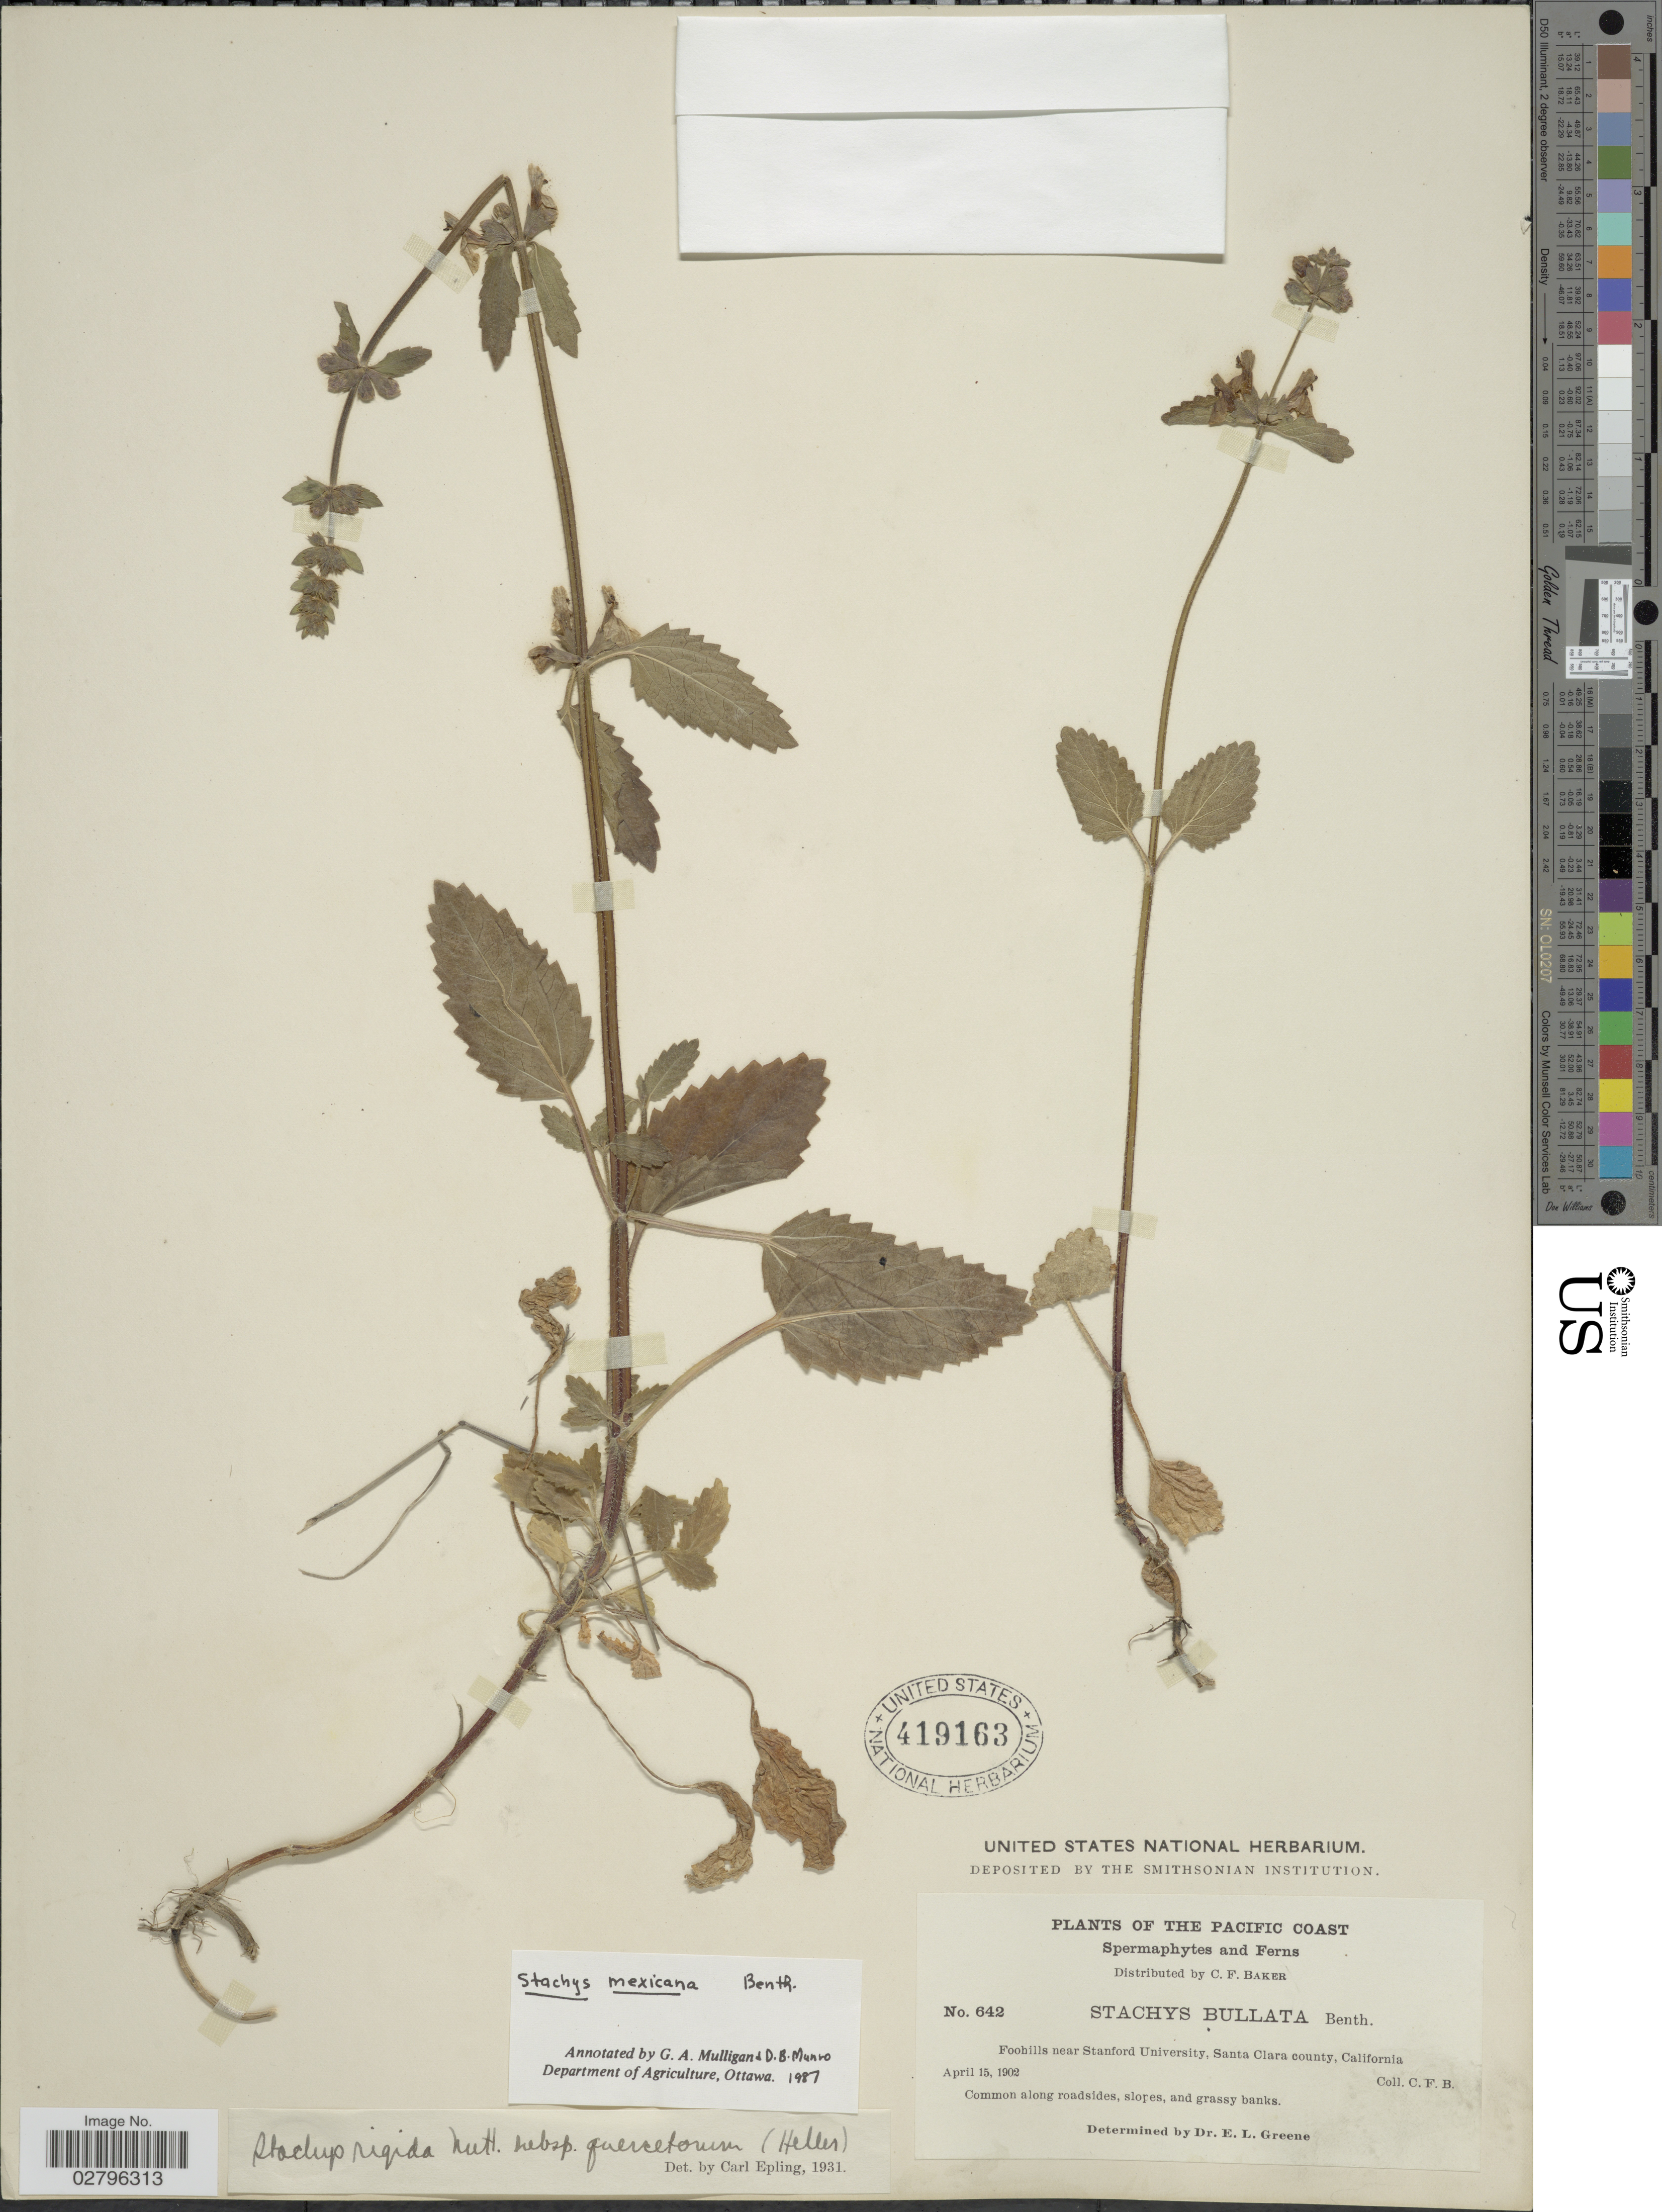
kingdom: Plantae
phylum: Tracheophyta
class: Magnoliopsida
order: Lamiales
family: Lamiaceae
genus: Stachys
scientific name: Stachys mexicana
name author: Benth.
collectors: C. F. Baker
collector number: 642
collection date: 1902-04-15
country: United States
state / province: California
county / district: Santa Clara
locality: Pacific Coast. Foothills near Stanford University, Santa Clara county, California.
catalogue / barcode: US 419163